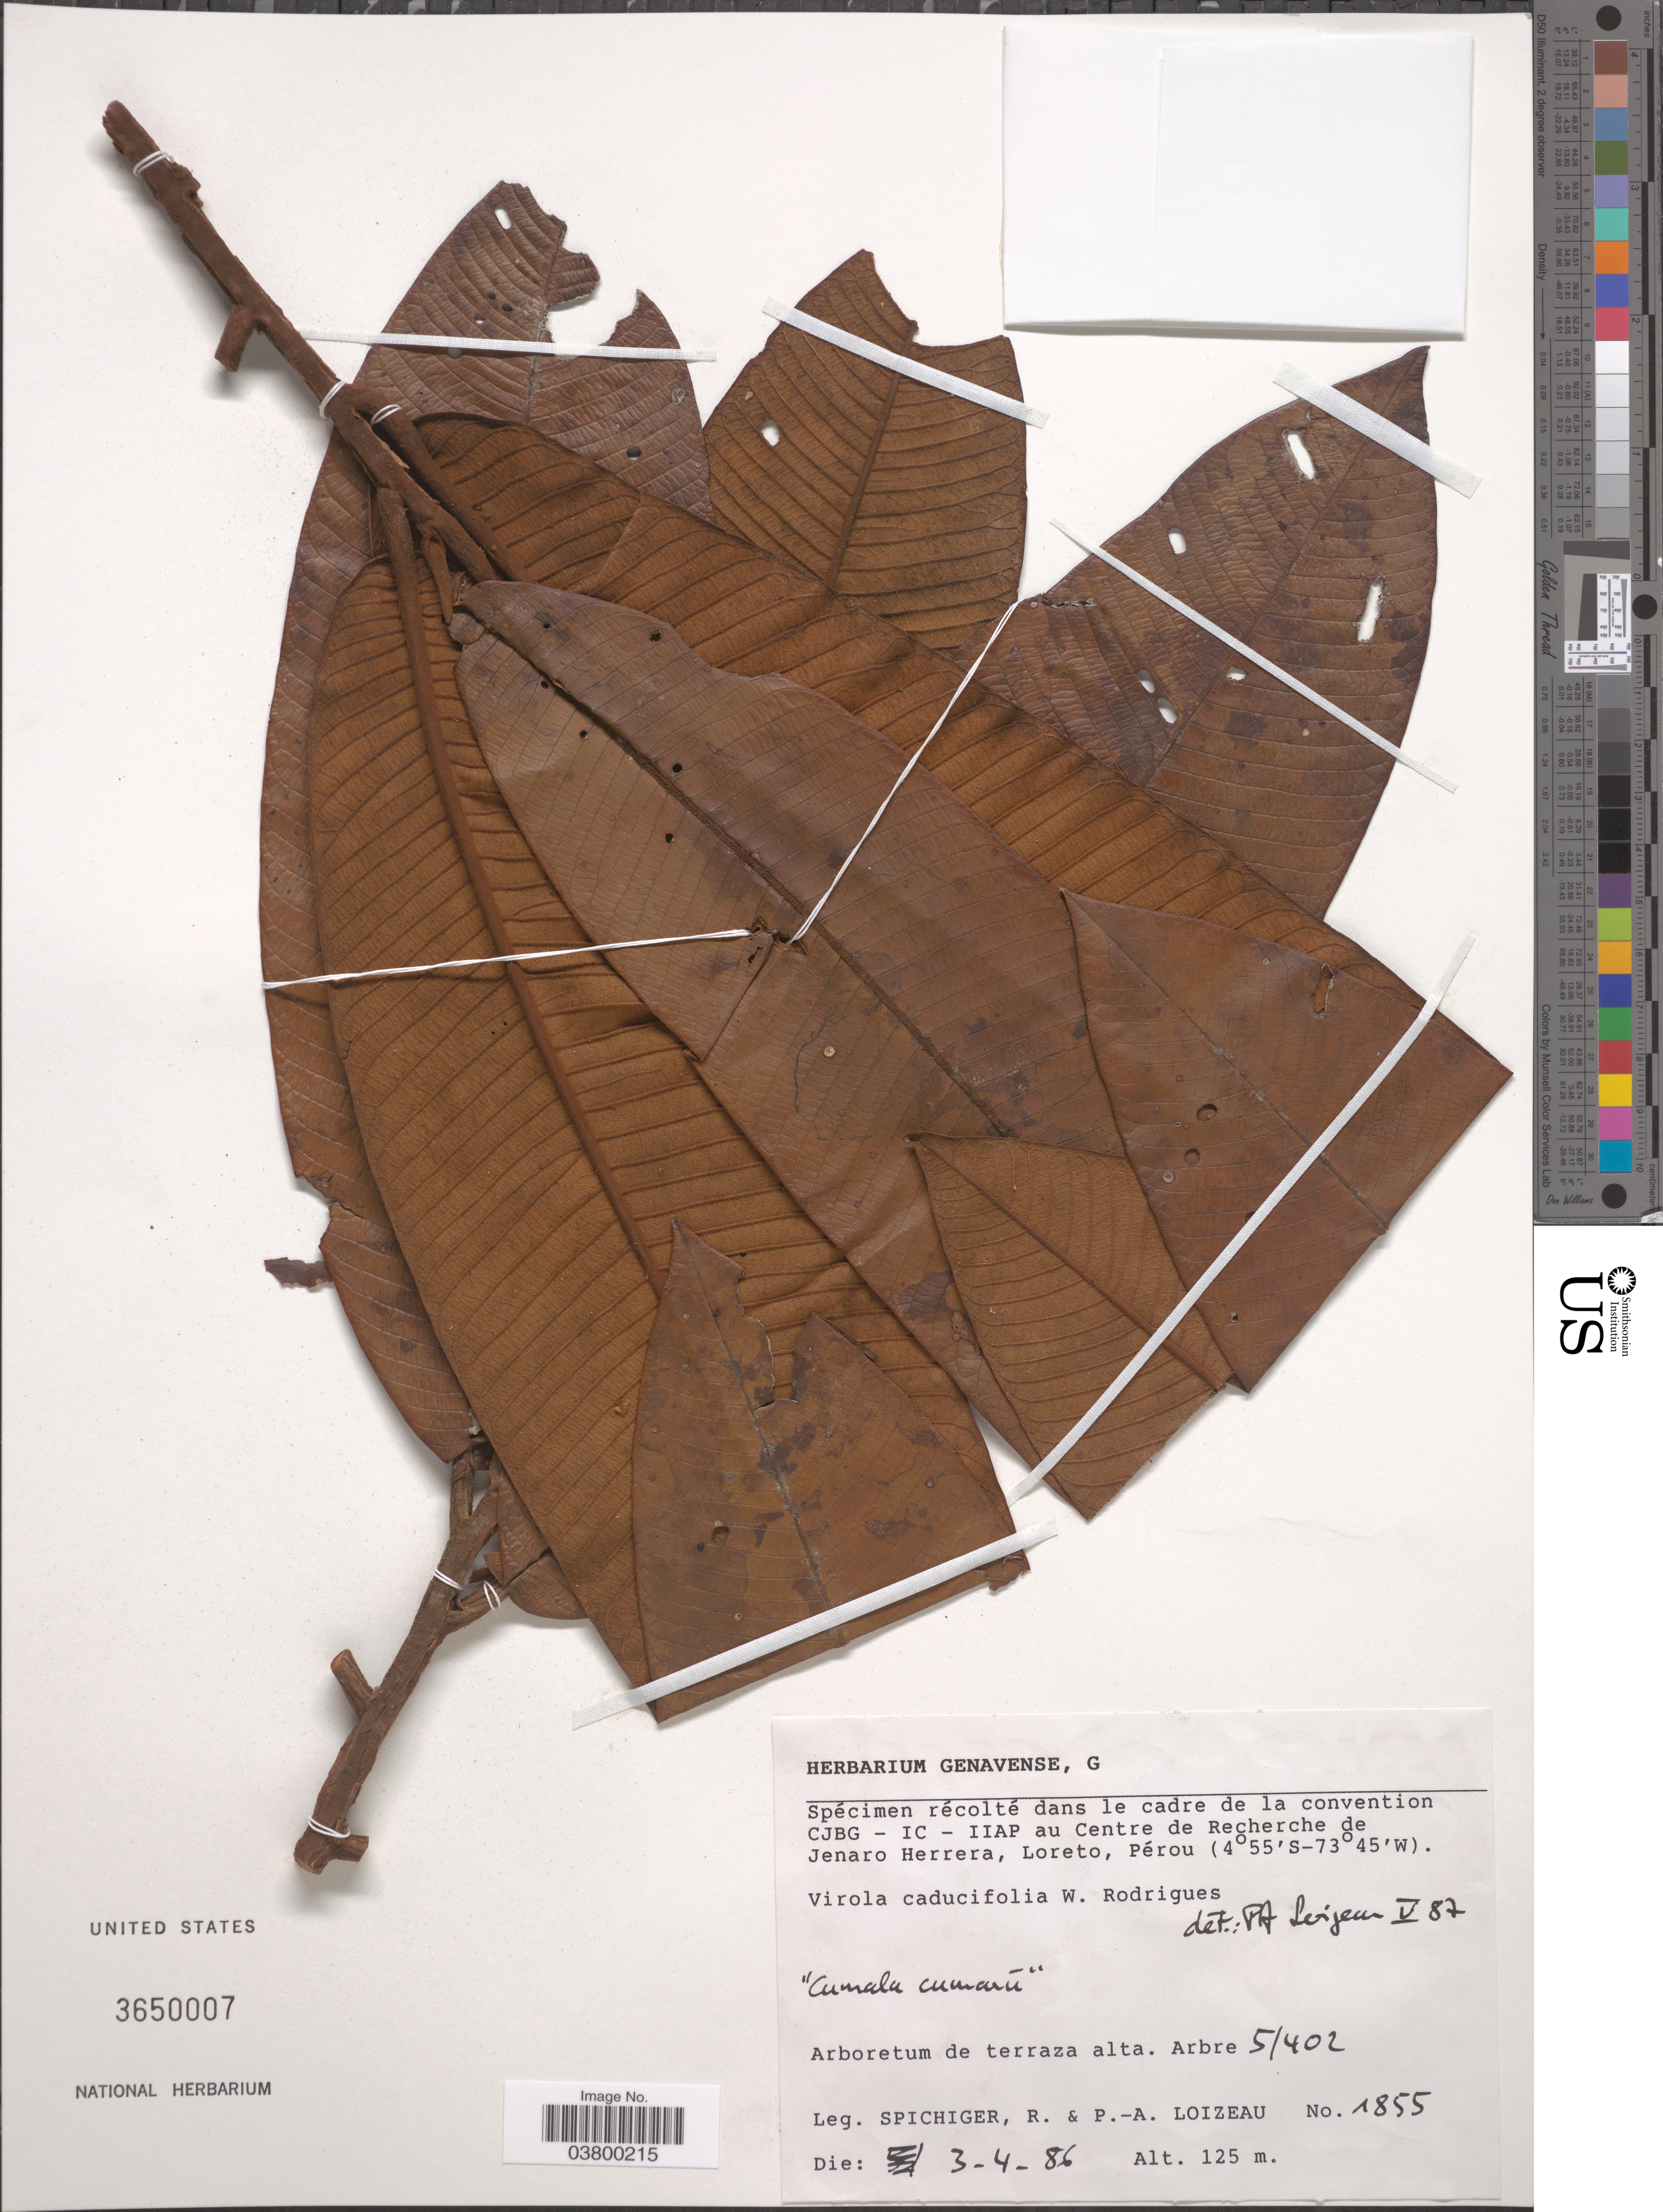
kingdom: Plantae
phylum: Tracheophyta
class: Magnoliopsida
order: Magnoliales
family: Myristicaceae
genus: Virola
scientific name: Virola caducifolia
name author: W.A. Rodrigues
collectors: R. Spichiger & P. Loizeau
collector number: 1855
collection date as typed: Transcribed d/m/y: 3/4/86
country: Peru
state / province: Loreto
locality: Centre de Recherche de Jenaro Herrera, Pérou. Arboretum de terraza alta. Arbre 5/402.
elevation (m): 125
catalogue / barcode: US 3650007